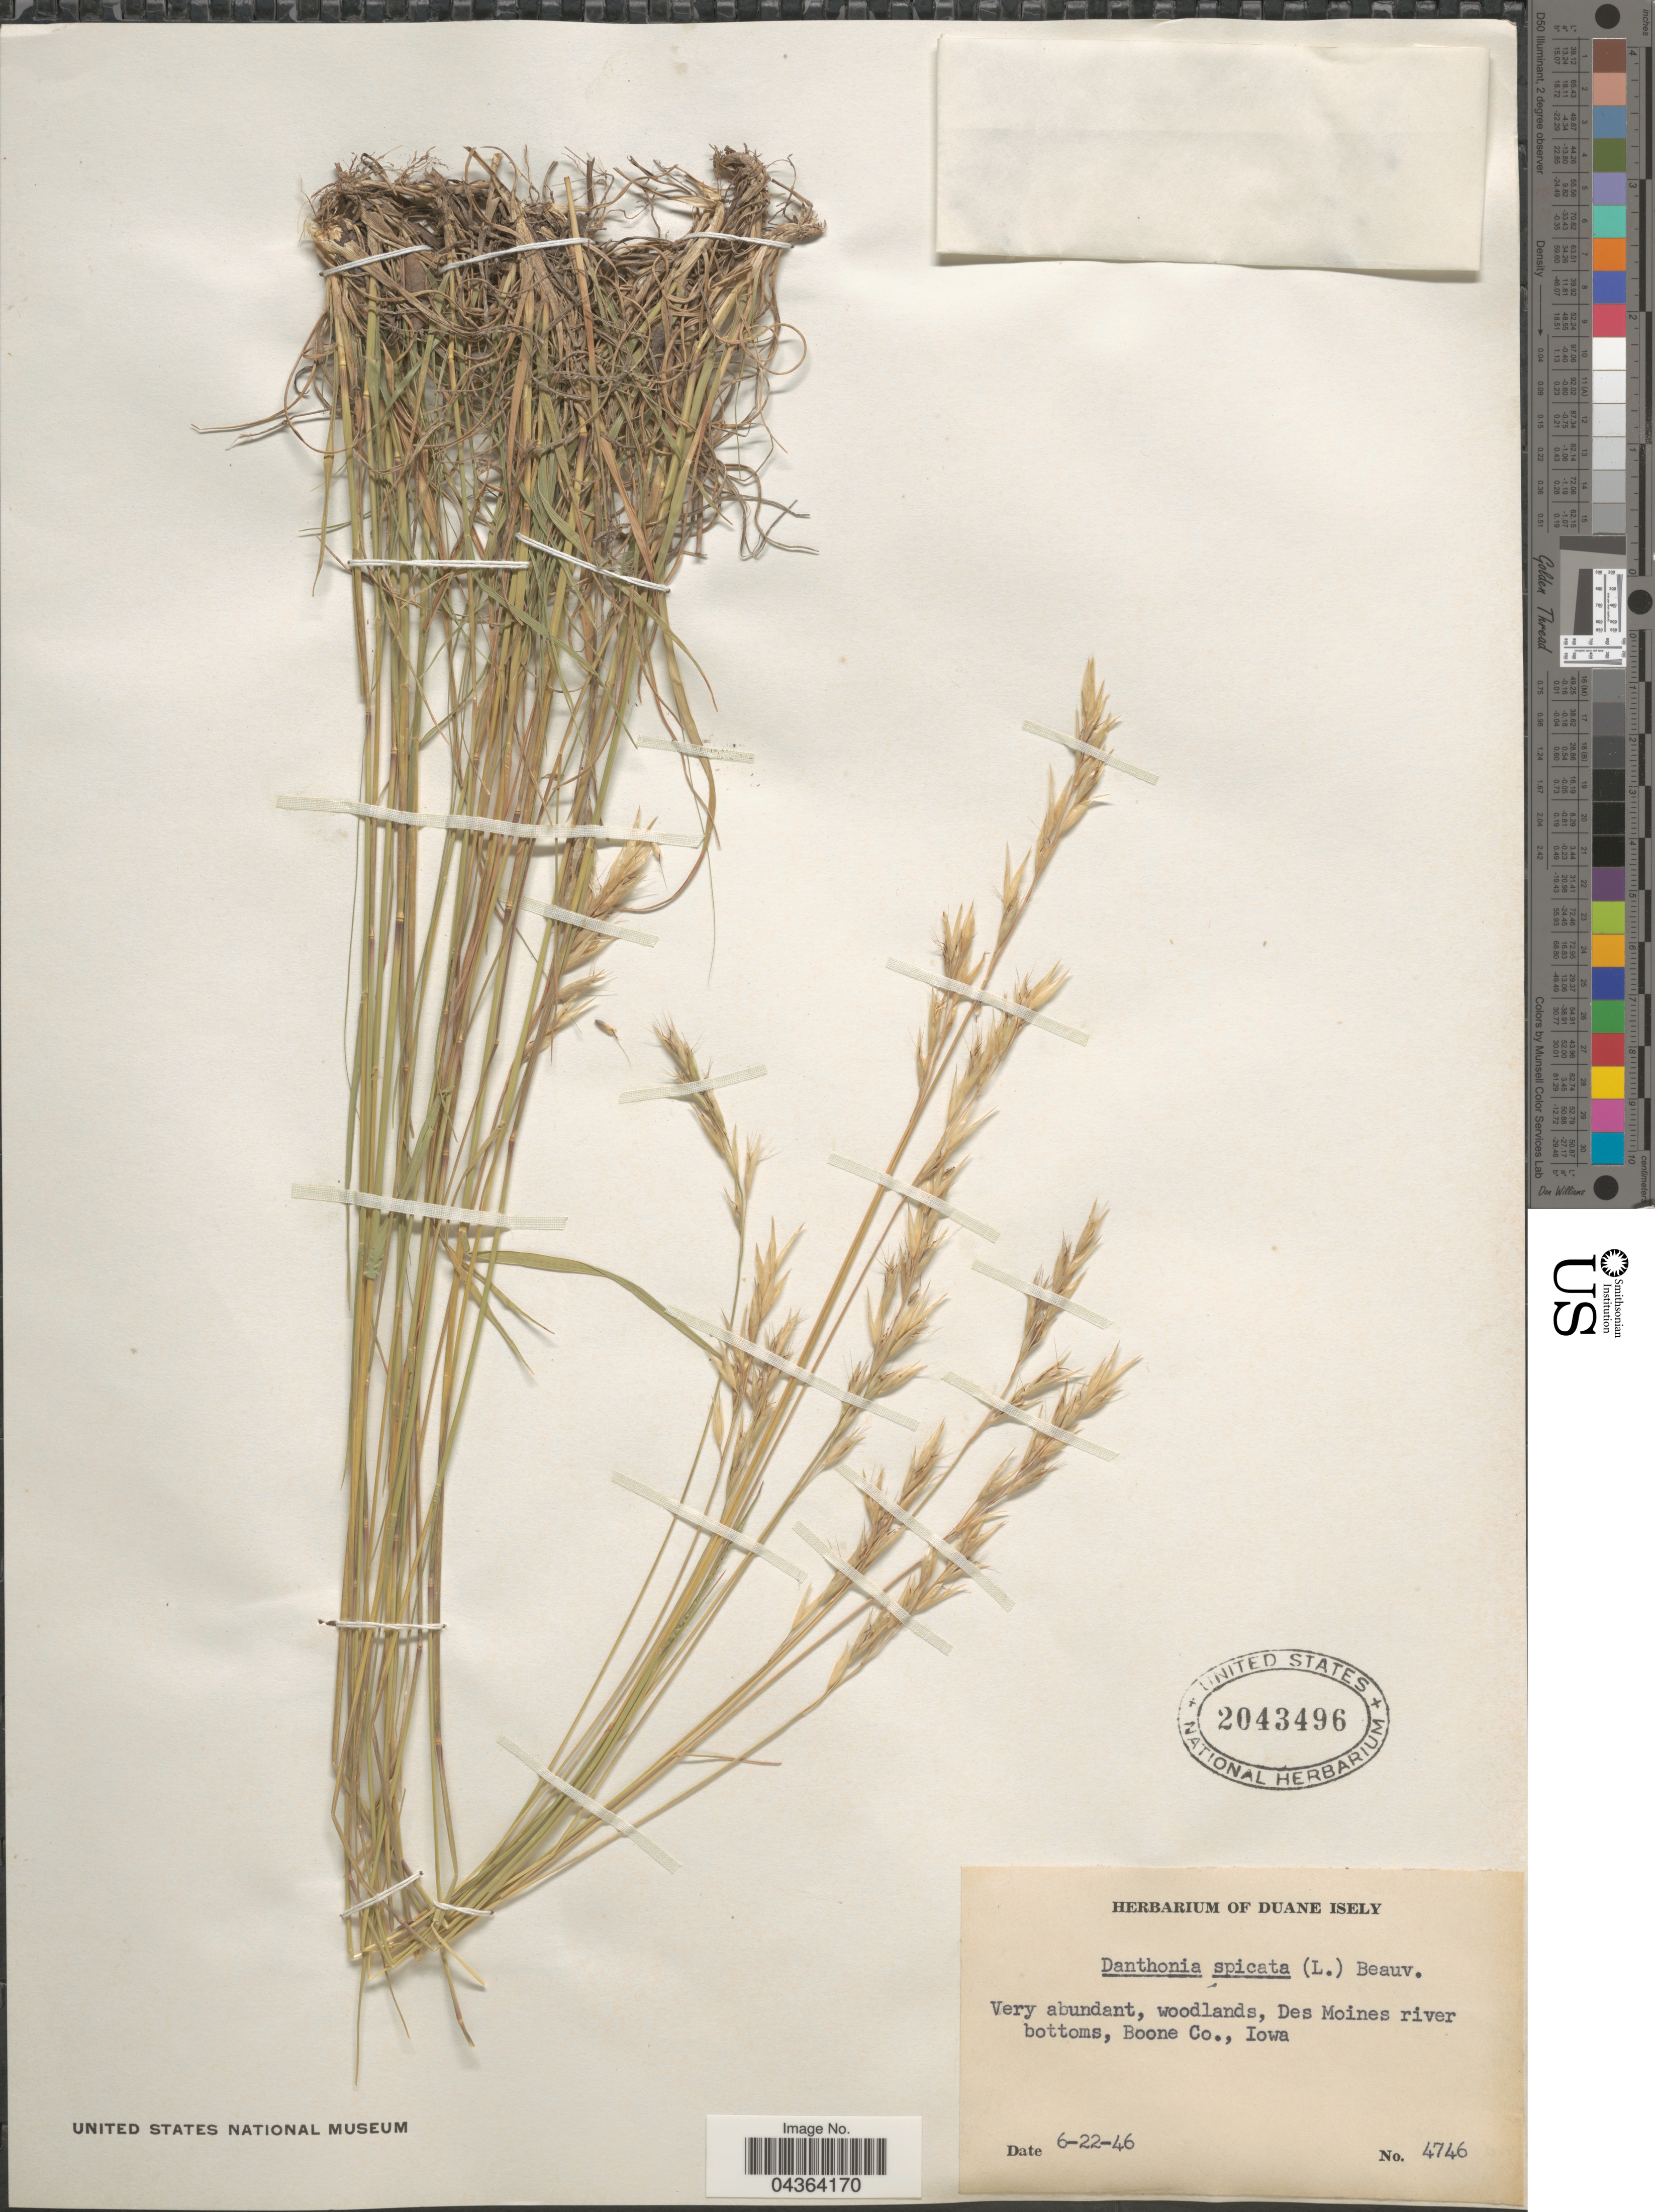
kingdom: Plantae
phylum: Tracheophyta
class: Liliopsida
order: Poales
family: Poaceae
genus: Danthonia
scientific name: Danthonia spicata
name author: (L.) P. Beauv. ex Roem. & Schult.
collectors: ex. herb. Duane Isely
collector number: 4746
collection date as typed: Transcribed d/m/y: 22/6/46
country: United States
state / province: Iowa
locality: Des Moines river bottoms, Boone Co.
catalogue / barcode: US 2043496